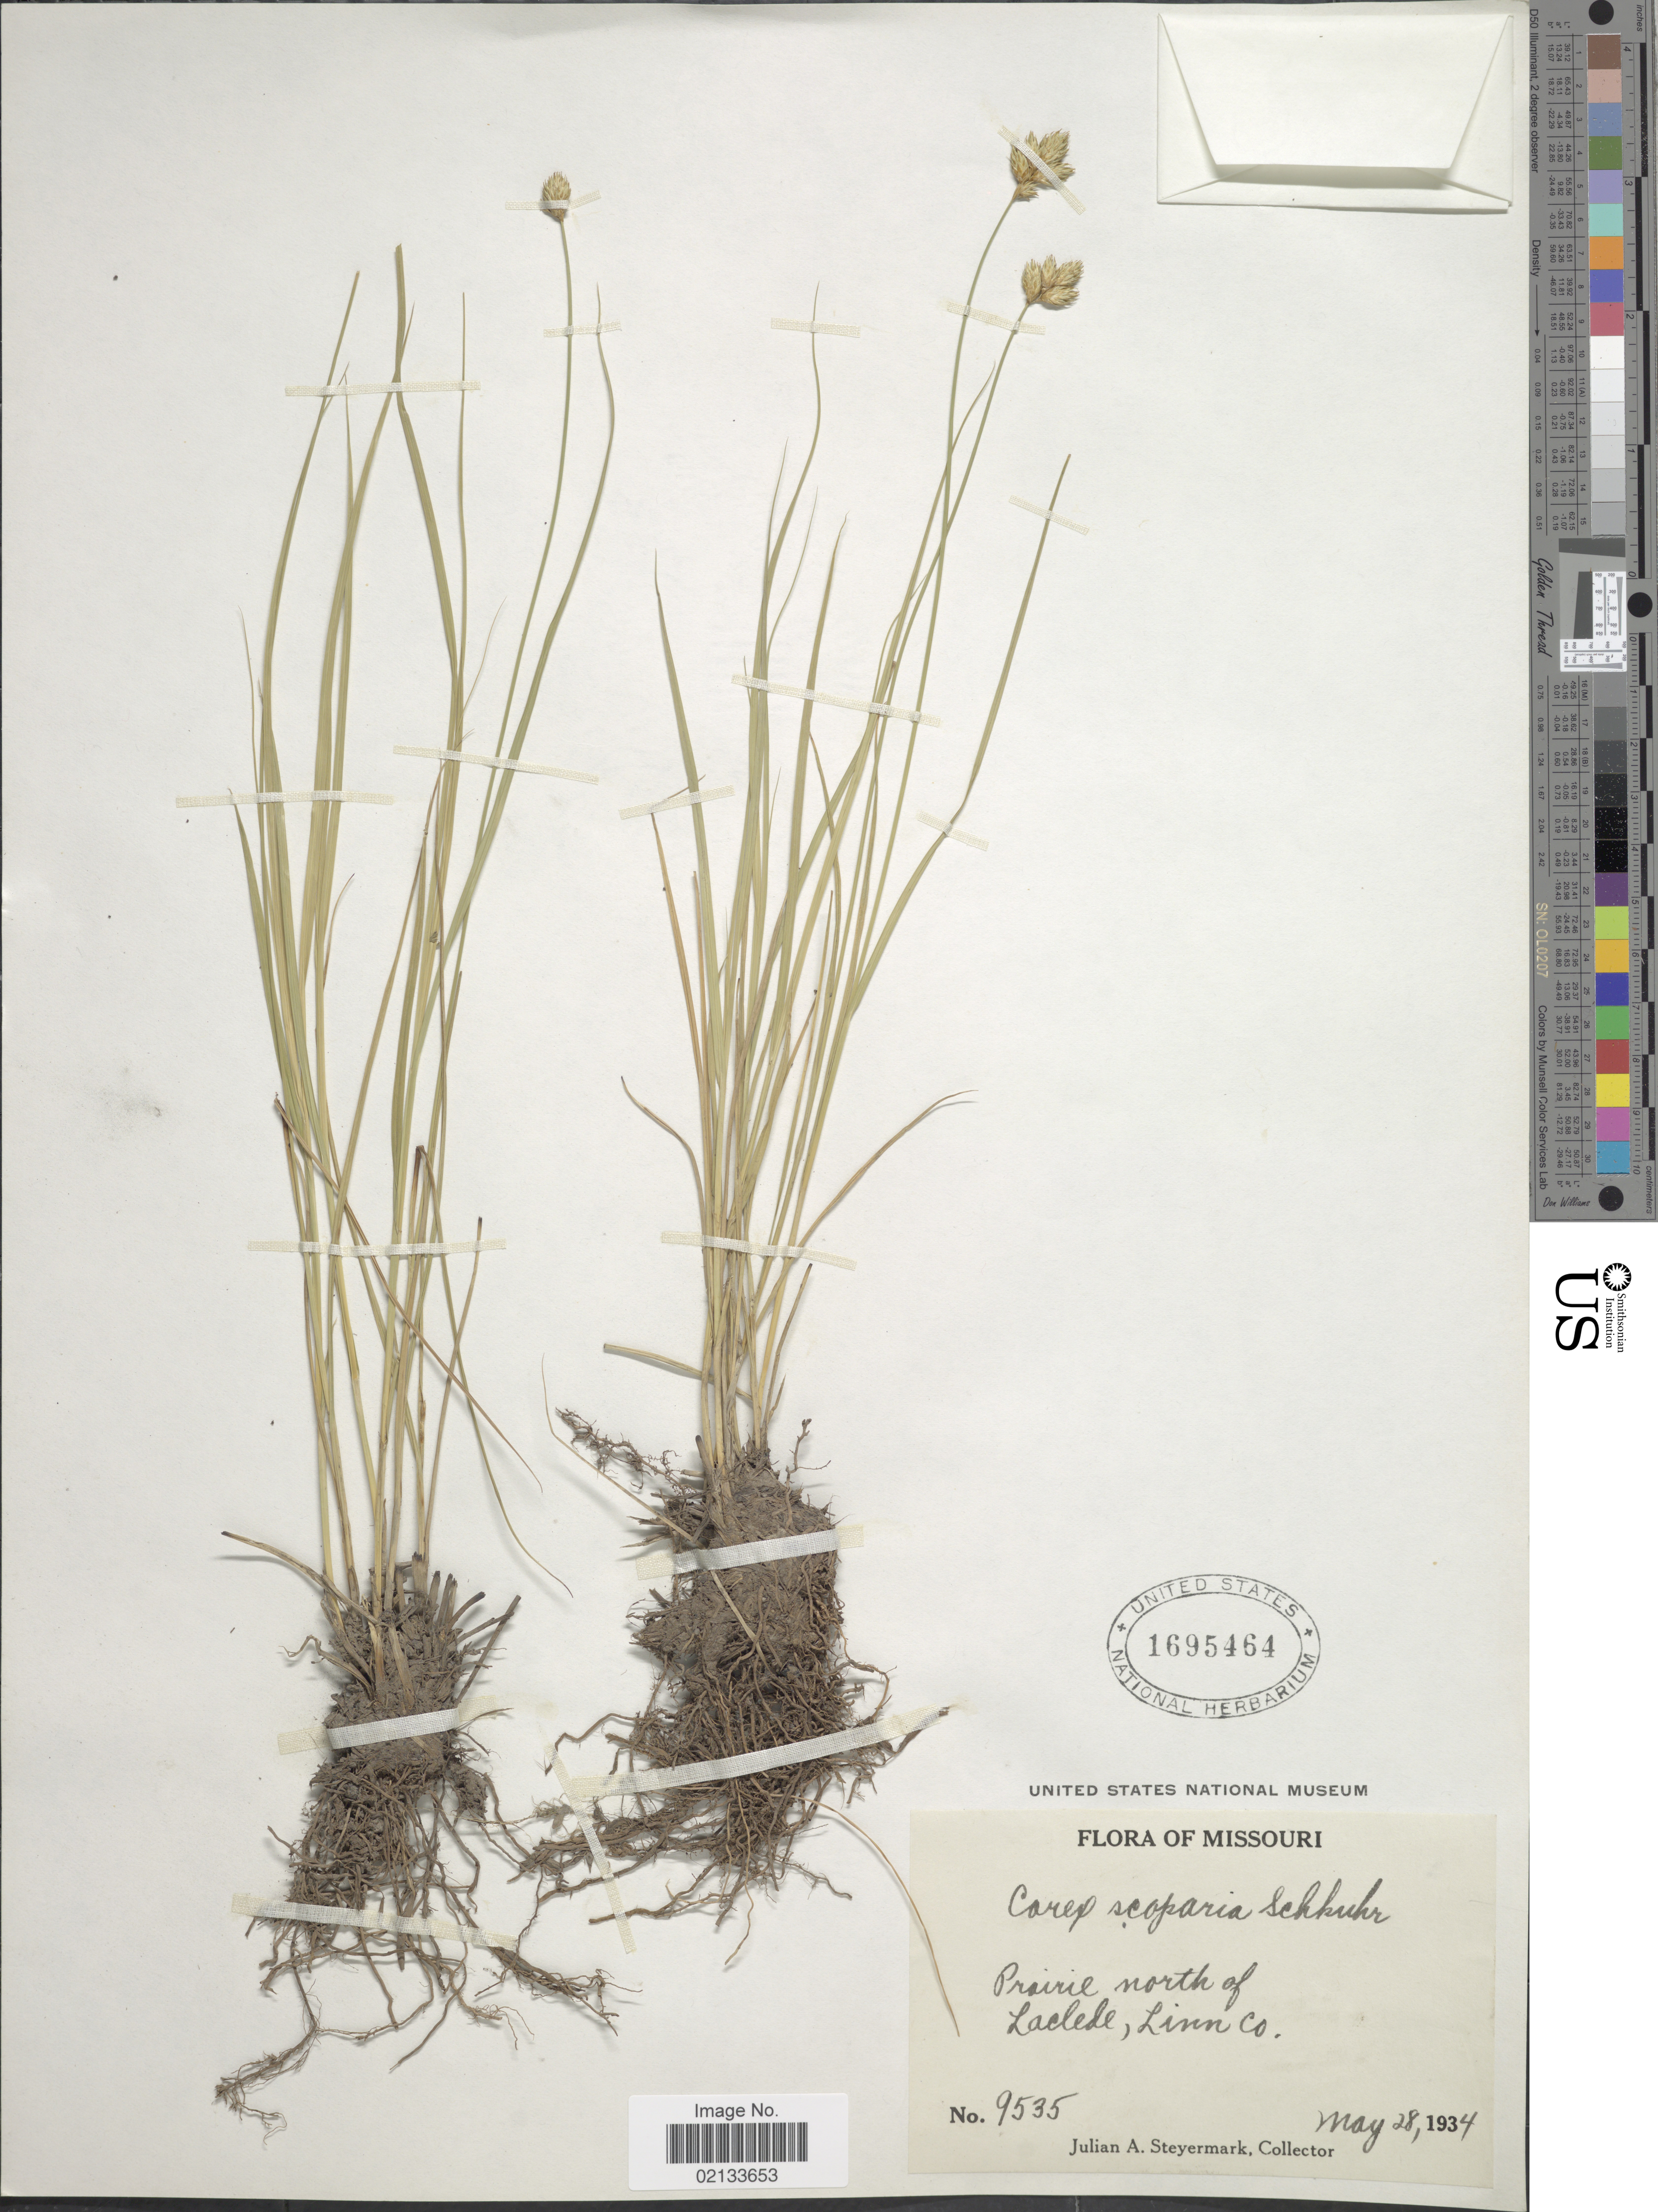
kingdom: Plantae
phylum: Tracheophyta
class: Liliopsida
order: Poales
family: Cyperaceae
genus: Carex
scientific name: Carex scoparia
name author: Schkuhr ex Willd.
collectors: J. Steyermark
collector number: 9535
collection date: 1934-05-28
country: United States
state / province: Missouri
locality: Prairie north of Laclede, Linn Co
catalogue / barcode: US 1695464